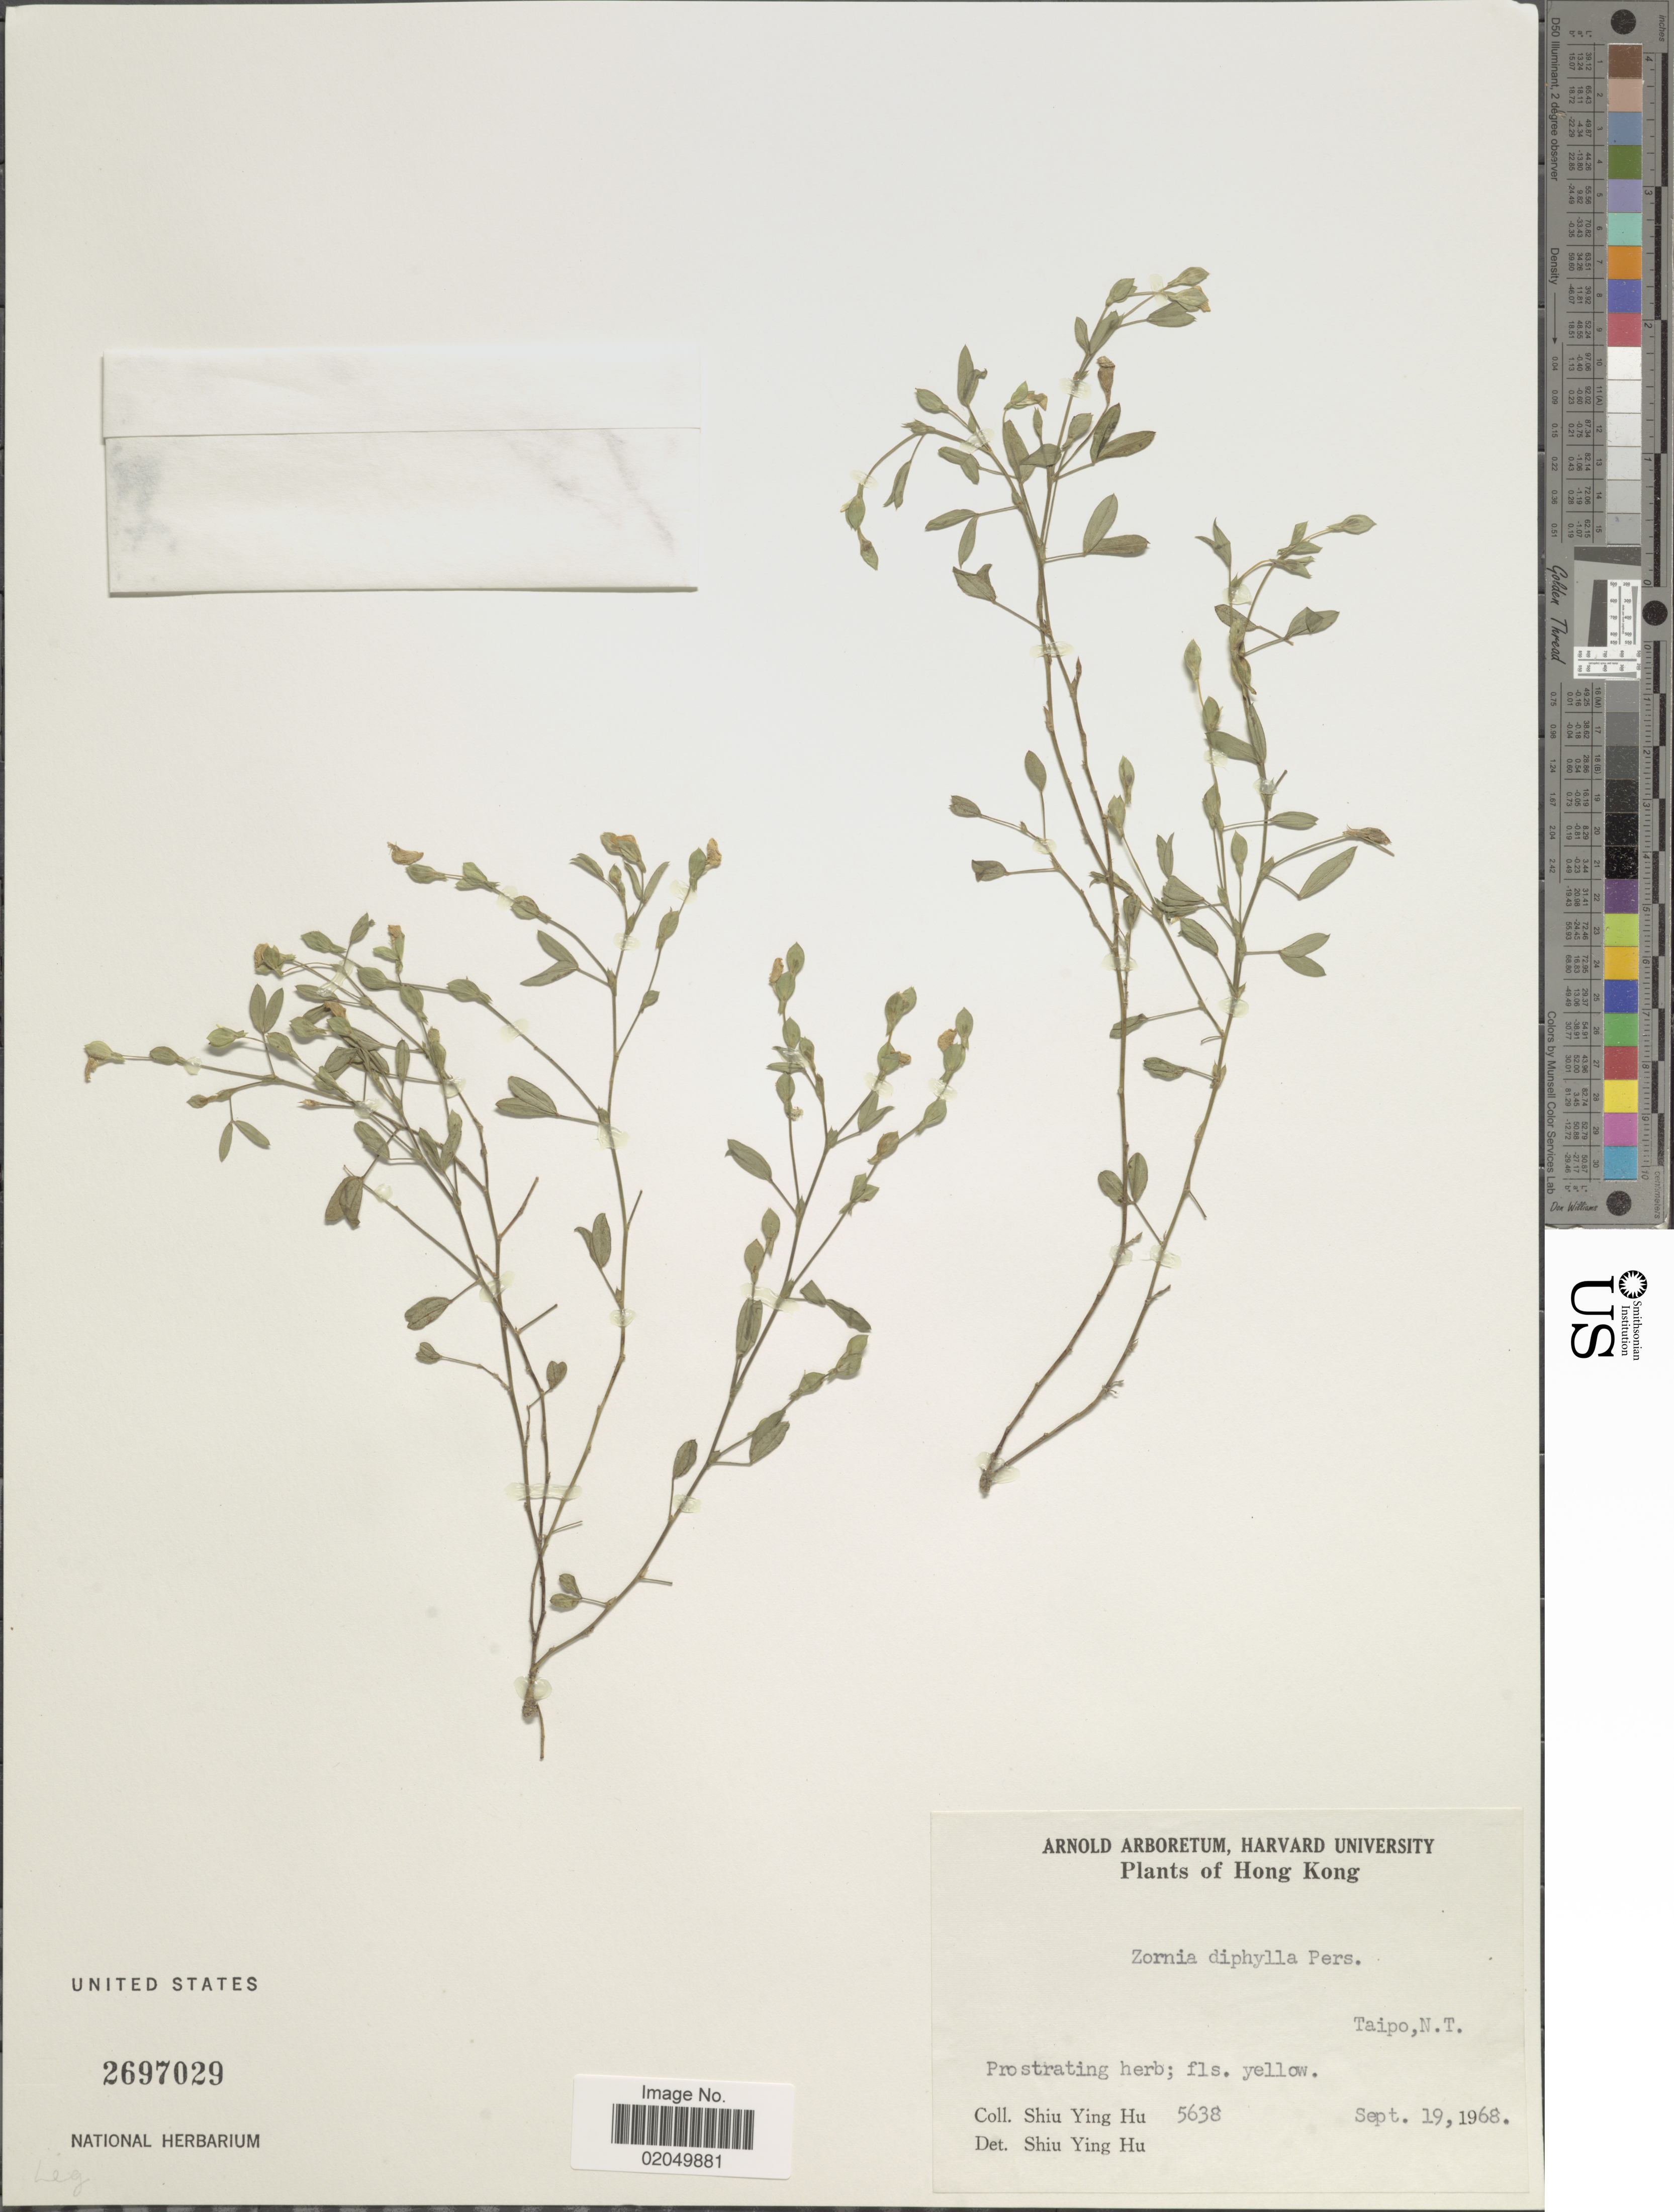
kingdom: Plantae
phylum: Tracheophyta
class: Magnoliopsida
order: Fabales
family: Fabaceae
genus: Zornia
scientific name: Zornia diphylla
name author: (L.) Pers.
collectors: S. Y. Hu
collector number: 5638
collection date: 1968-09-19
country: China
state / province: Hong Kong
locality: Taipo, N.T.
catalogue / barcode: US 2697029